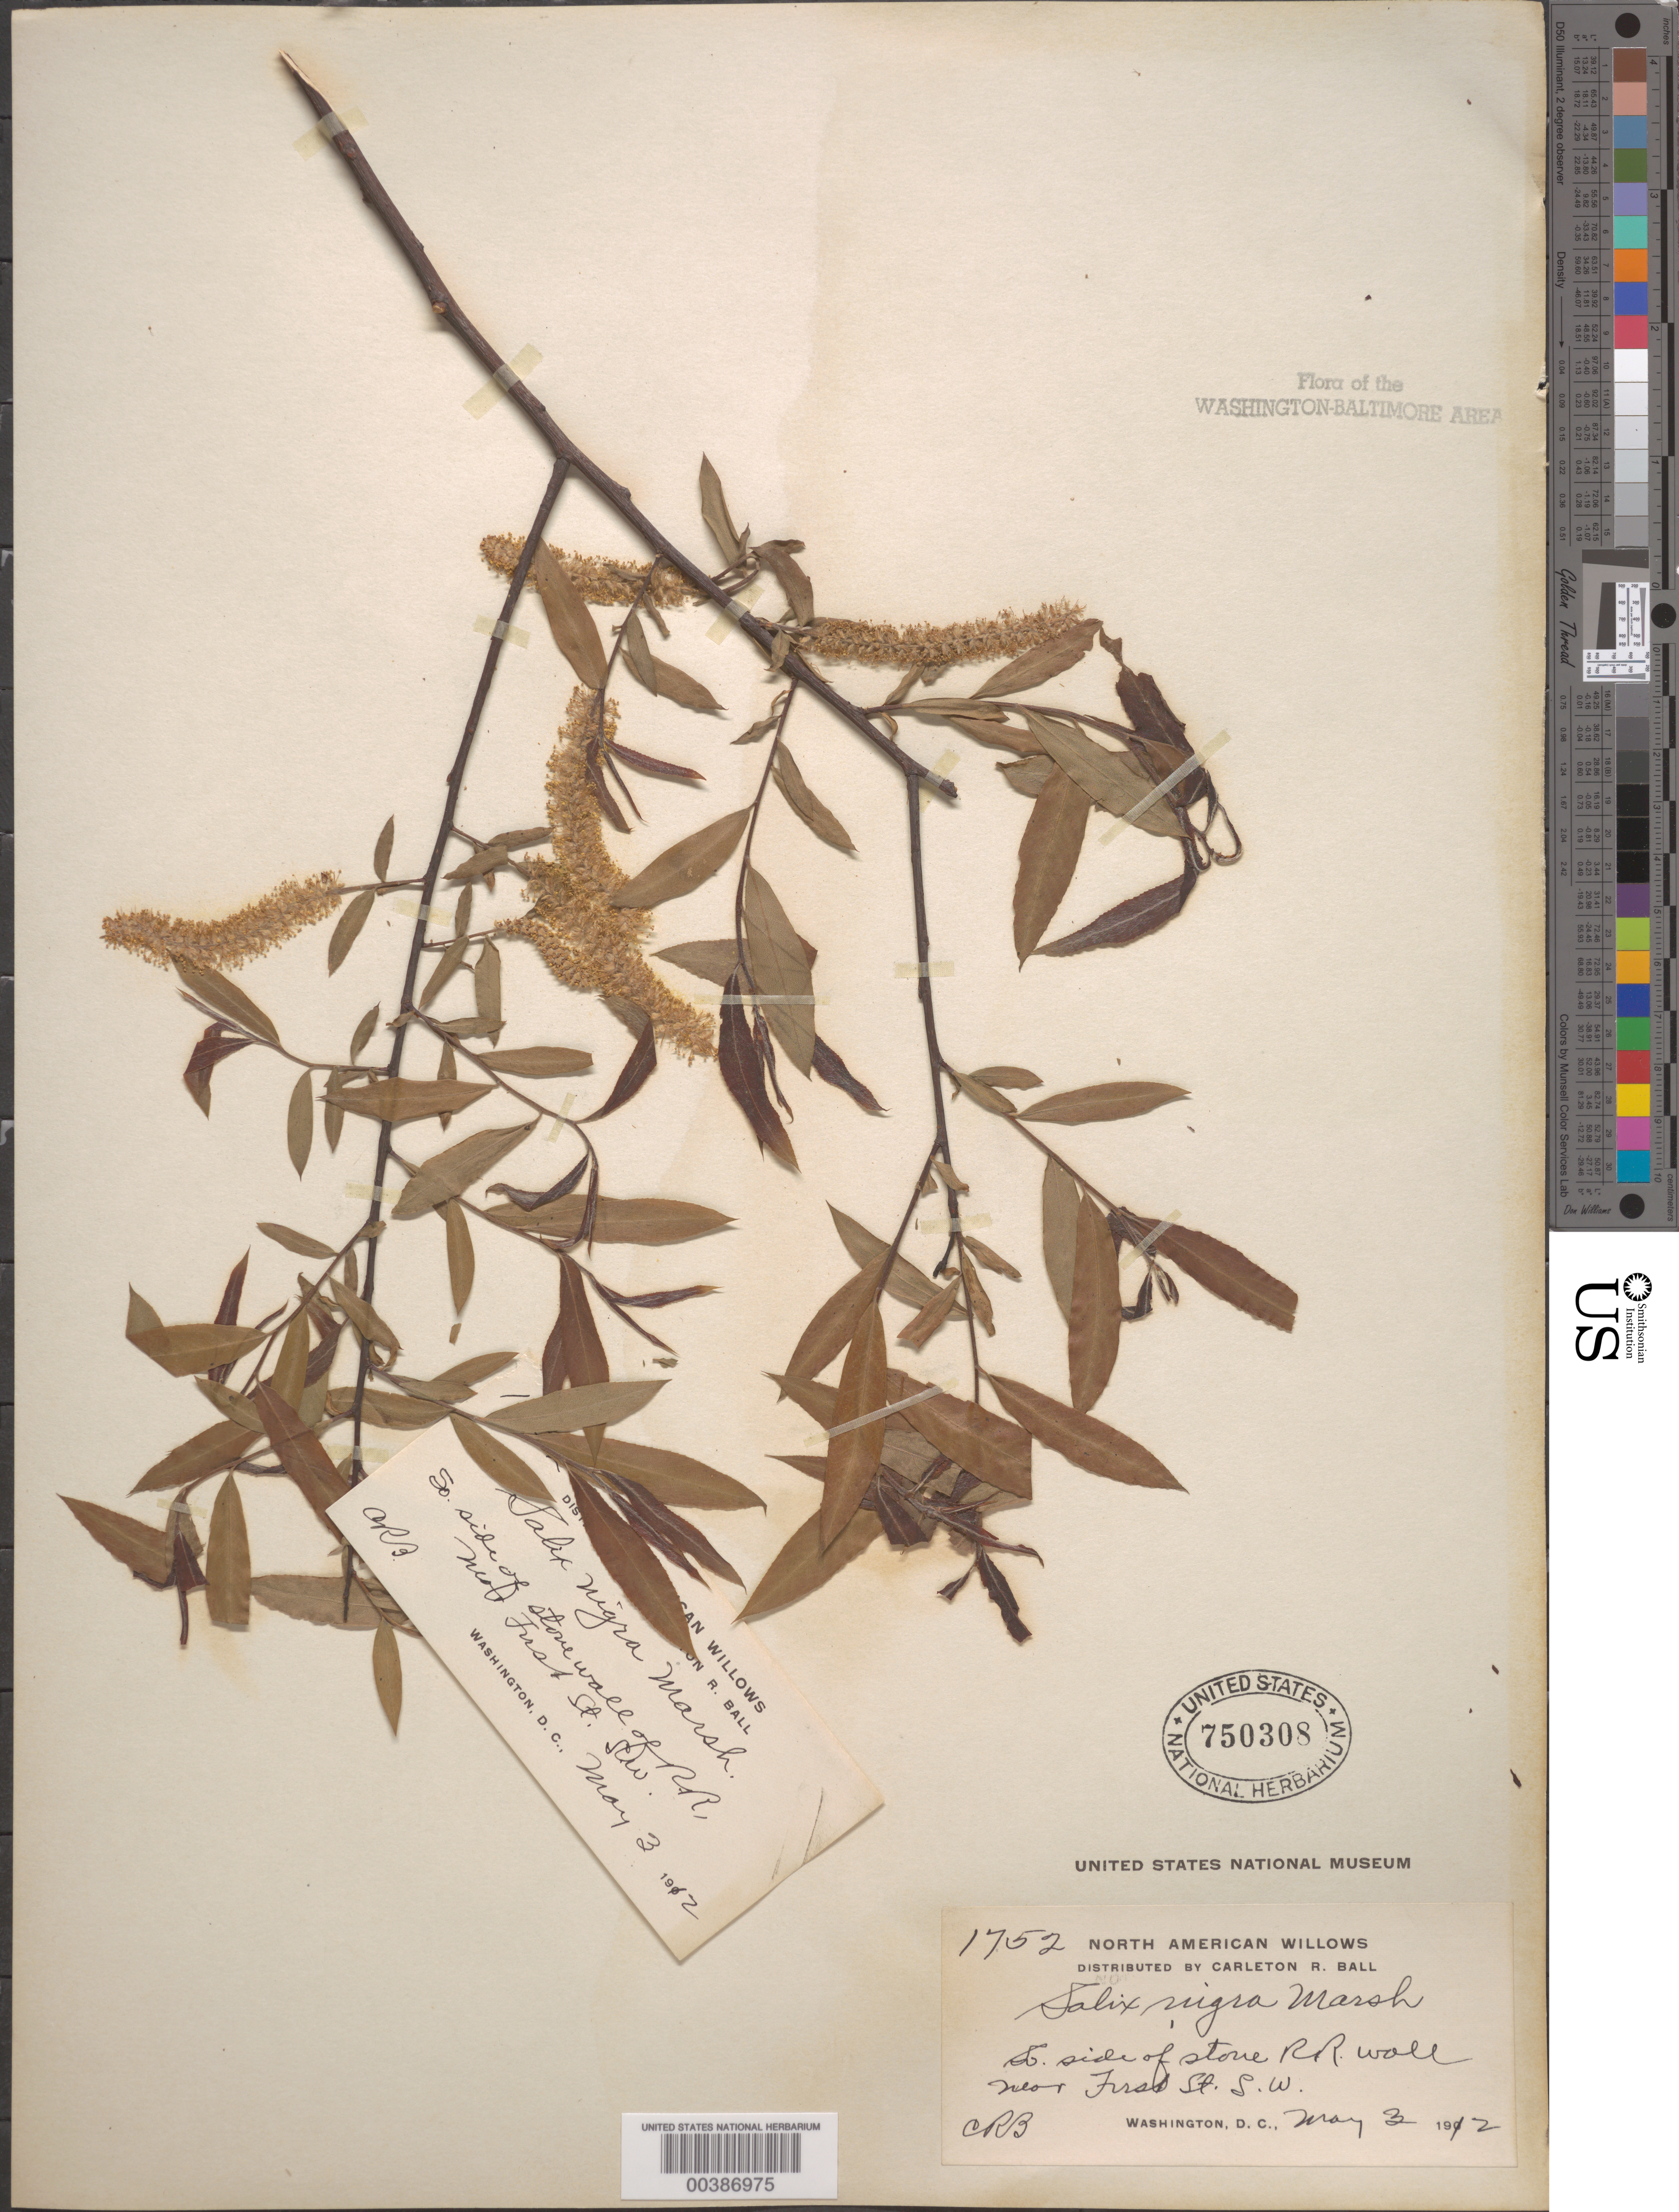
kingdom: Plantae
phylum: Tracheophyta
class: Magnoliopsida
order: Malpighiales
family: Salicaceae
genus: Salix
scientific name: Salix nigra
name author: Marshall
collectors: C. R. Ball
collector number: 1752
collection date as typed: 03 May 1902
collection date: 1902-05-03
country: United States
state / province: District of Columbia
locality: Railroad wall near First Street, SW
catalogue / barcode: US 750308